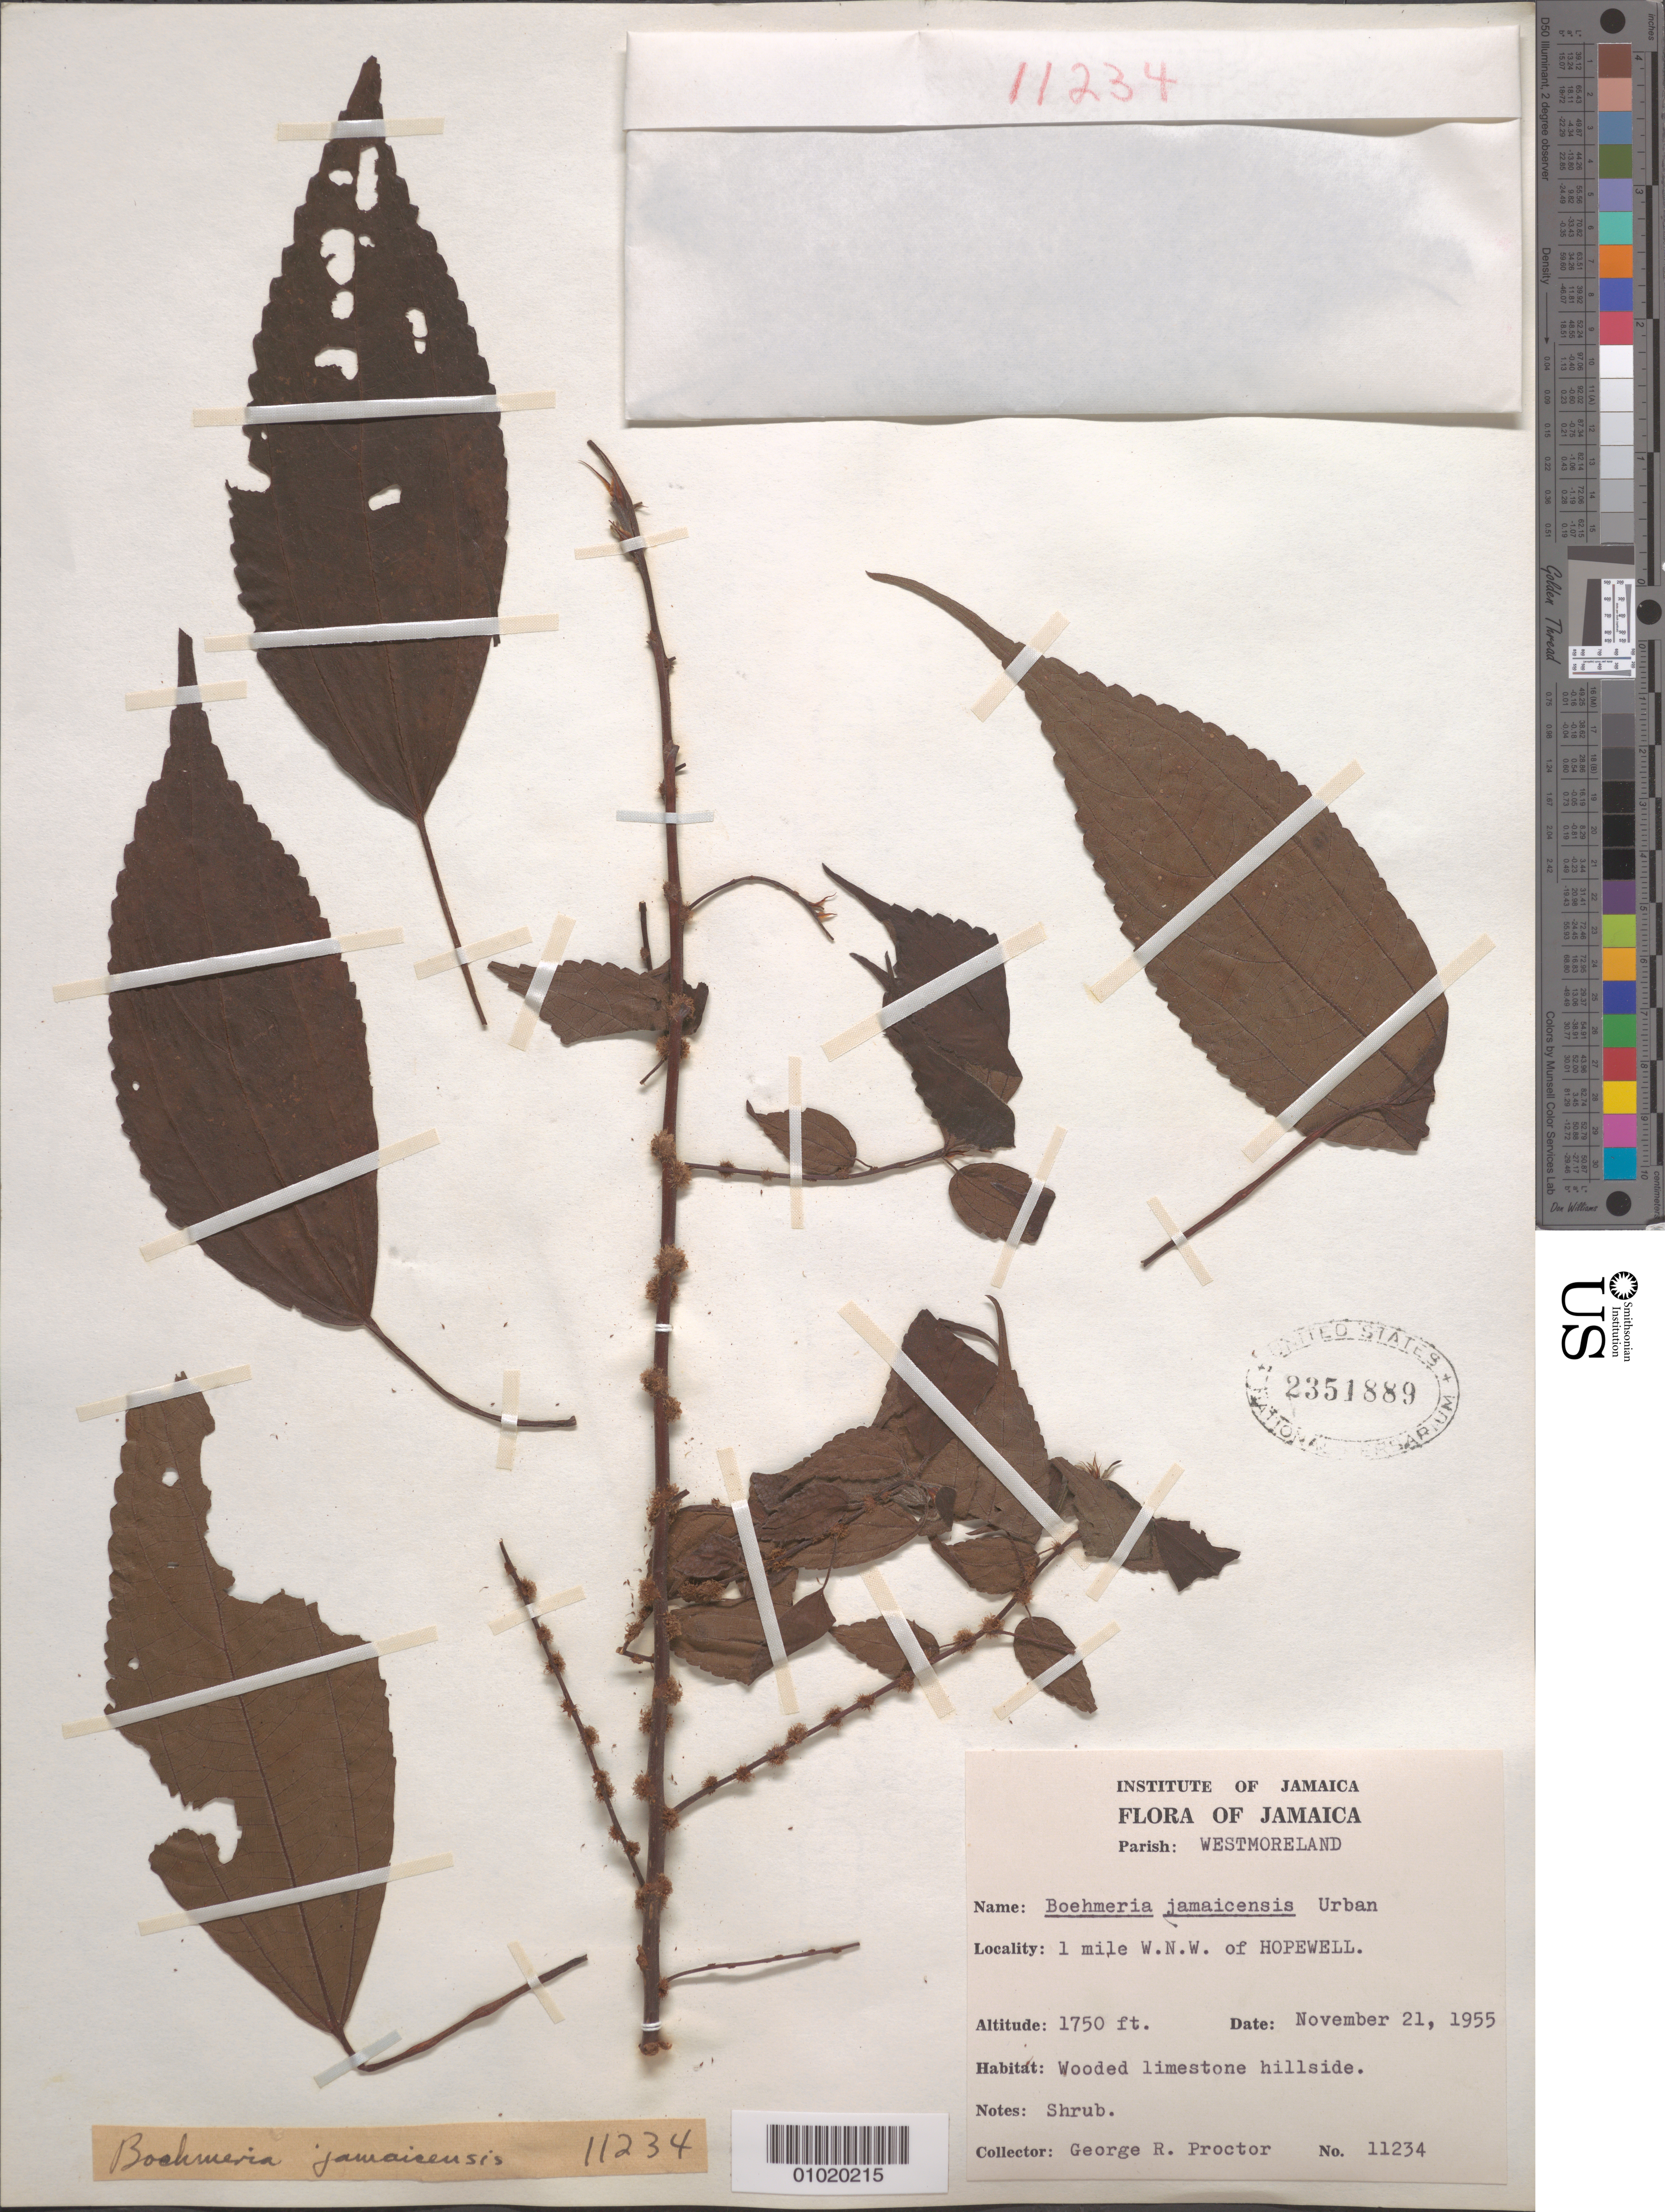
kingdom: Plantae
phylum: Tracheophyta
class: Magnoliopsida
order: Rosales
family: Urticaceae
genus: Boehmeria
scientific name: Boehmeria jamaicensis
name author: Urb.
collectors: G. R. Proctor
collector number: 11234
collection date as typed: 21 Nov 1955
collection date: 1955-11-21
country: Jamaica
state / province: Westmoreland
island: Jamaica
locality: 1 mile WNW of Hopewell. Wooded limestone hillside.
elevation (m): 533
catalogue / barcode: US 2351889